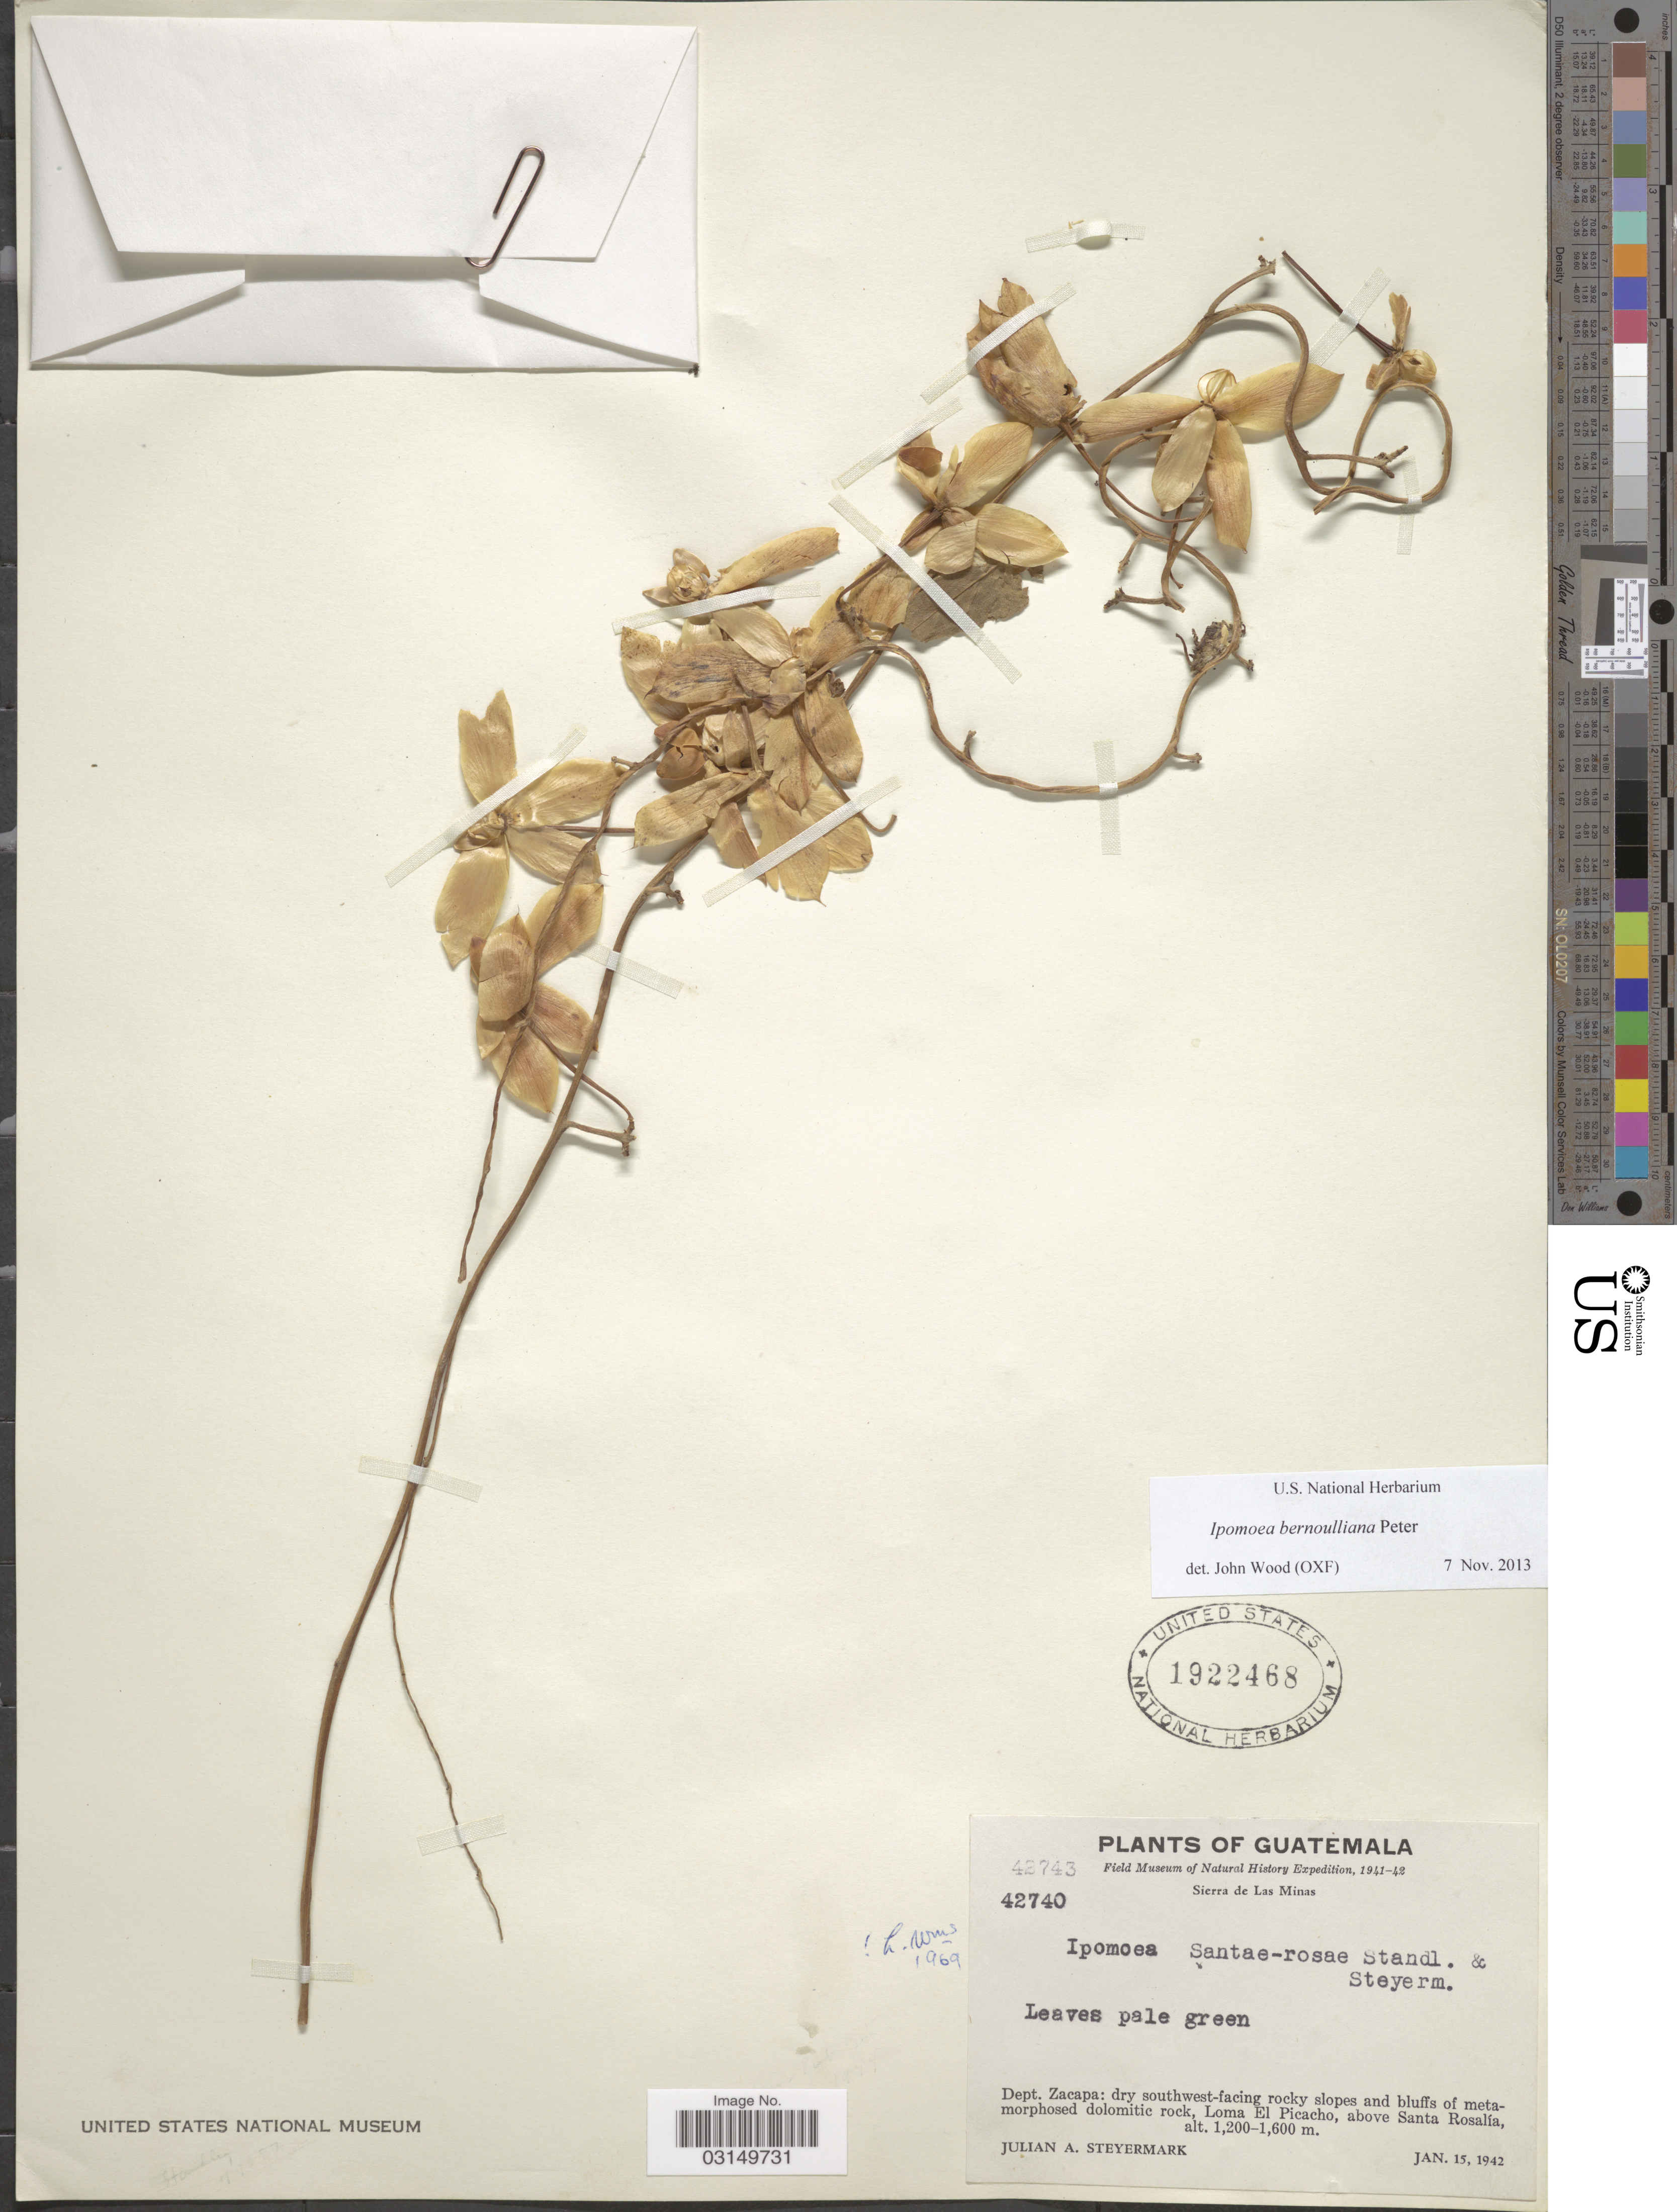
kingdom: Plantae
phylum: Tracheophyta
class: Magnoliopsida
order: Solanales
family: Convolvulaceae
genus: Ipomoea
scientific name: Ipomoea bernoulliana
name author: Peter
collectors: J. Steyermark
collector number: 42740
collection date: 1942-01-15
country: Guatemala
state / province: Zacapa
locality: Dept. Zacapa: dry southwest-facing rocky slopes and bluffs of metamorphosed dolomitic rock, Loma El Picacho, above Santa Rosalía, Sierra de Las Minas.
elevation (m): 1200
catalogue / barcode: US 1922468